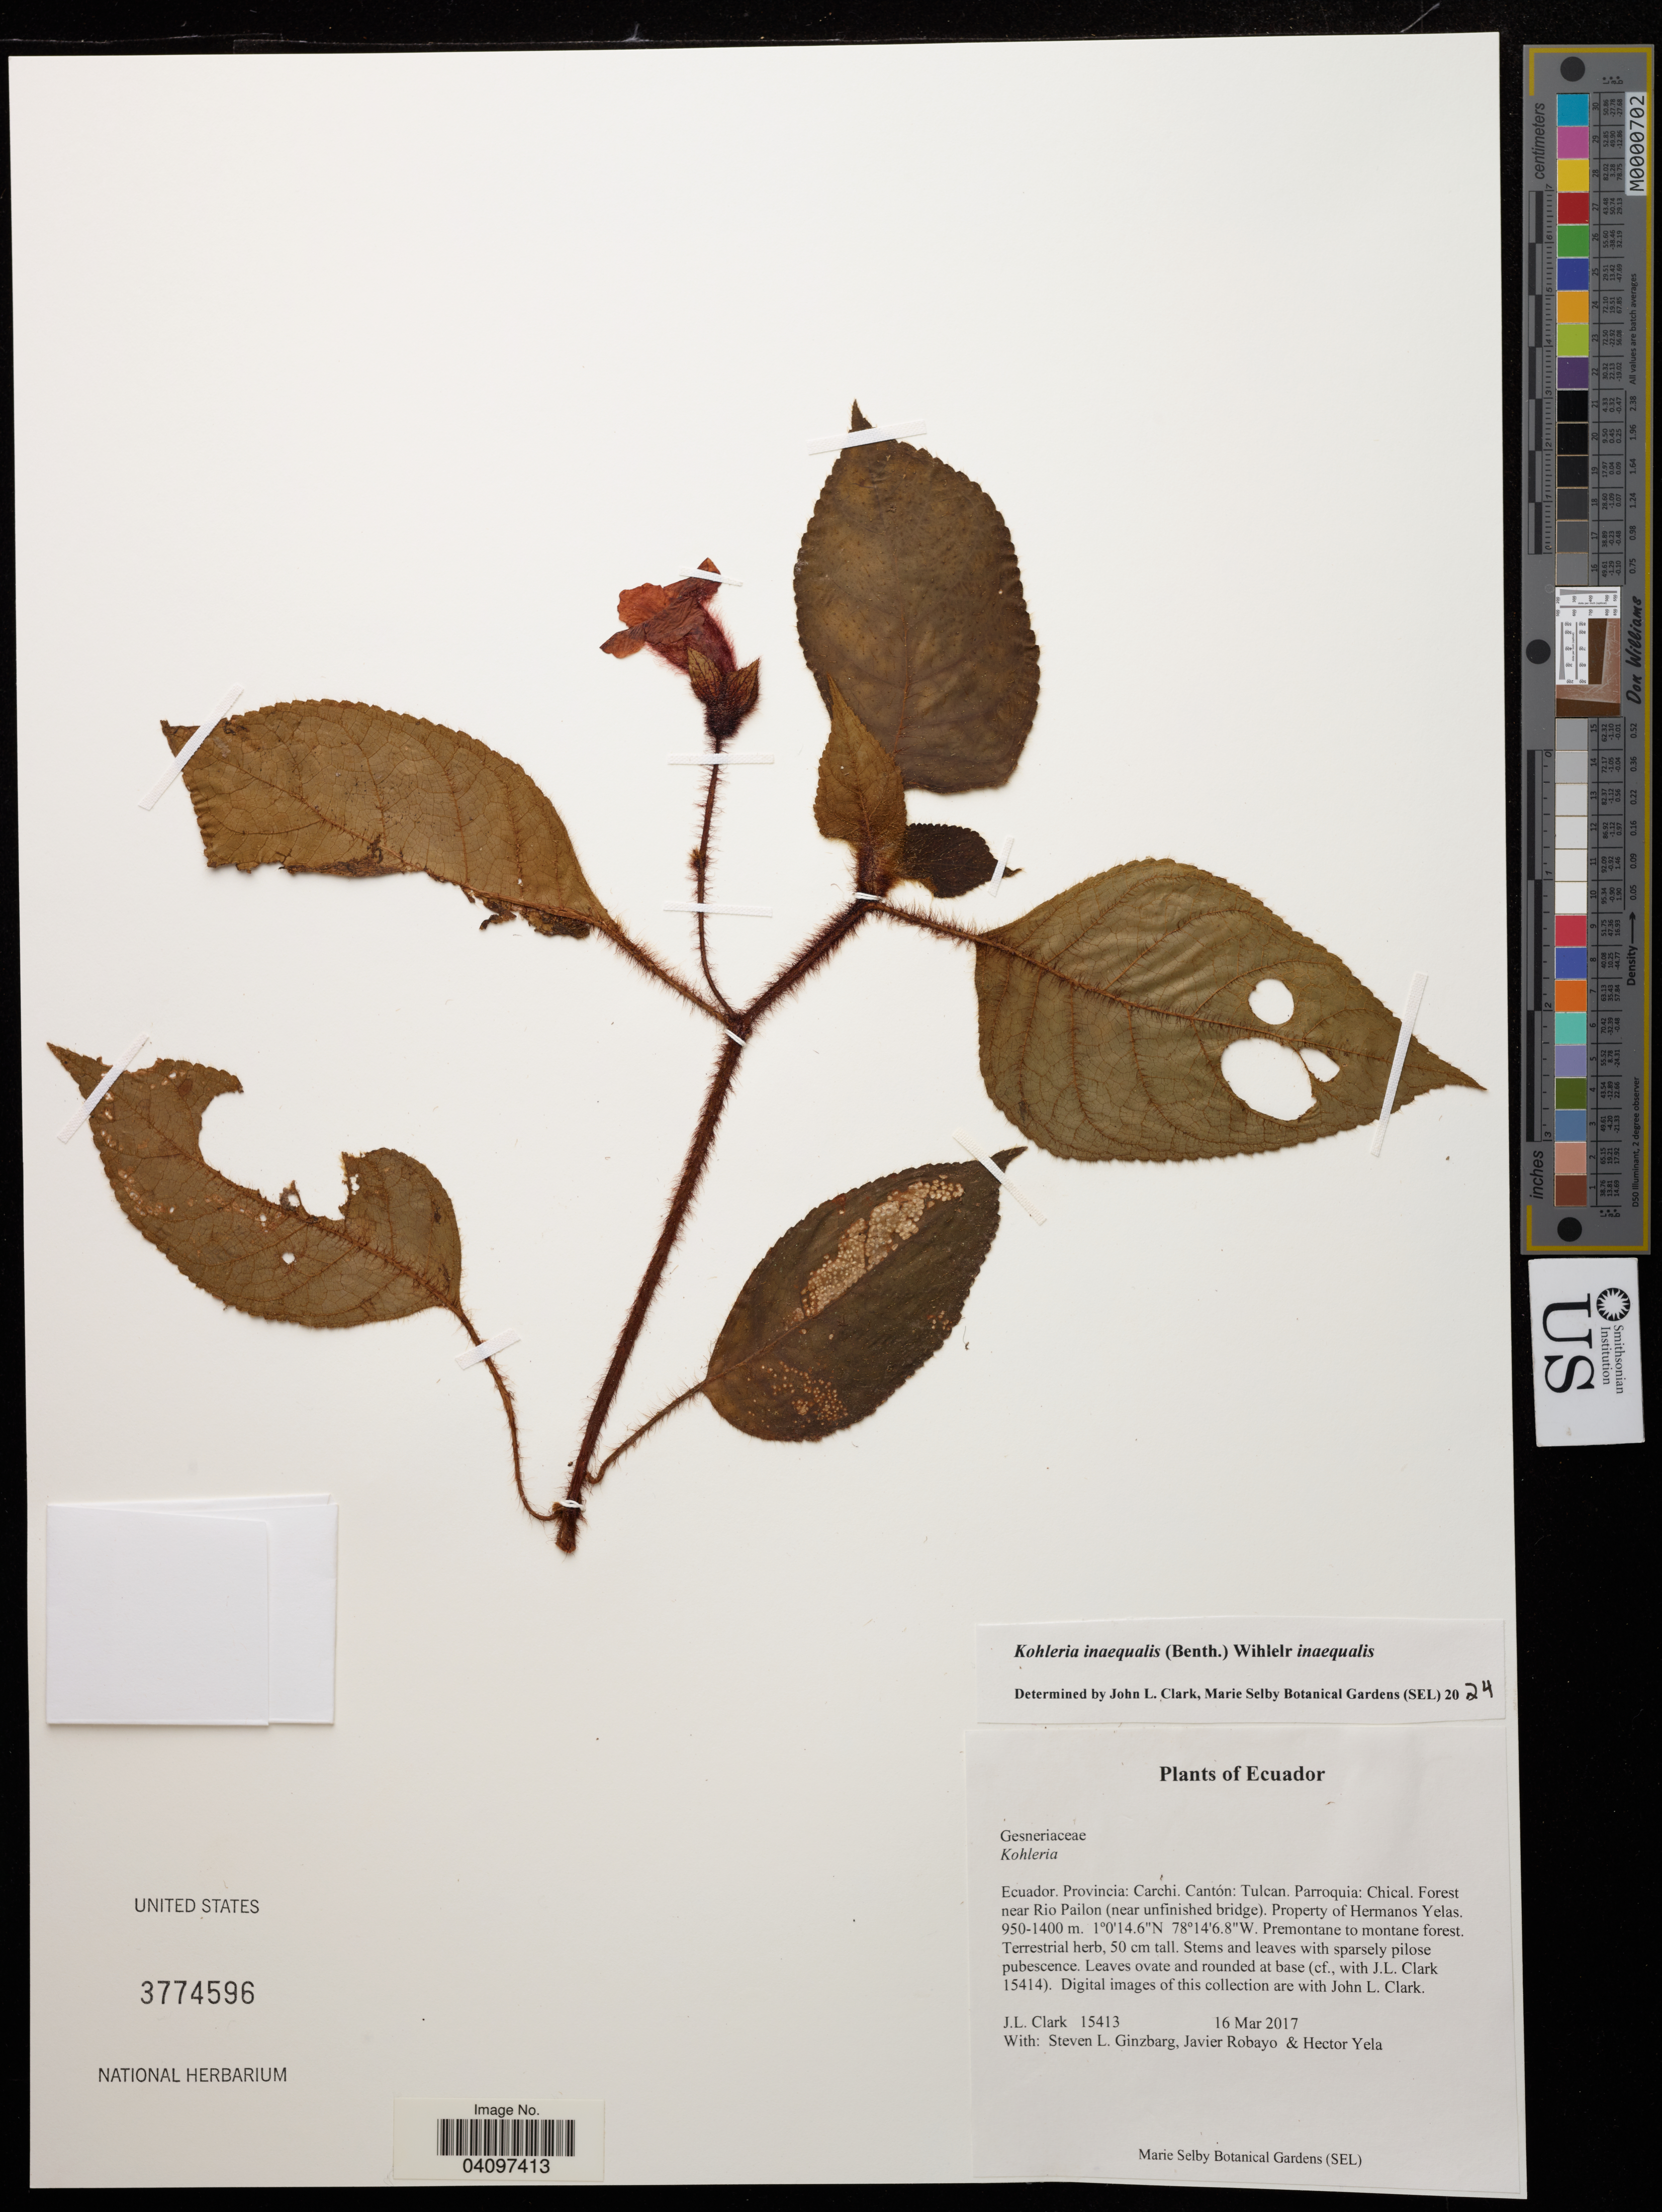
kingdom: Plantae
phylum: Tracheophyta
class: Magnoliopsida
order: Lamiales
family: Gesneriaceae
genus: Kohleria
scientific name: Kohleria sp.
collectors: J. Clark, S. Ginzbarg & J. Robayo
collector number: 15413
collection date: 2017-03-16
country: Ecuador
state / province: Carchi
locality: Carchi. Cantón: Tulcan. Parroquia: Chical. Forest near Rio Pailon (near unfinished bridge). Property of Hermanos Yelas.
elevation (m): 950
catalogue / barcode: US 3774596